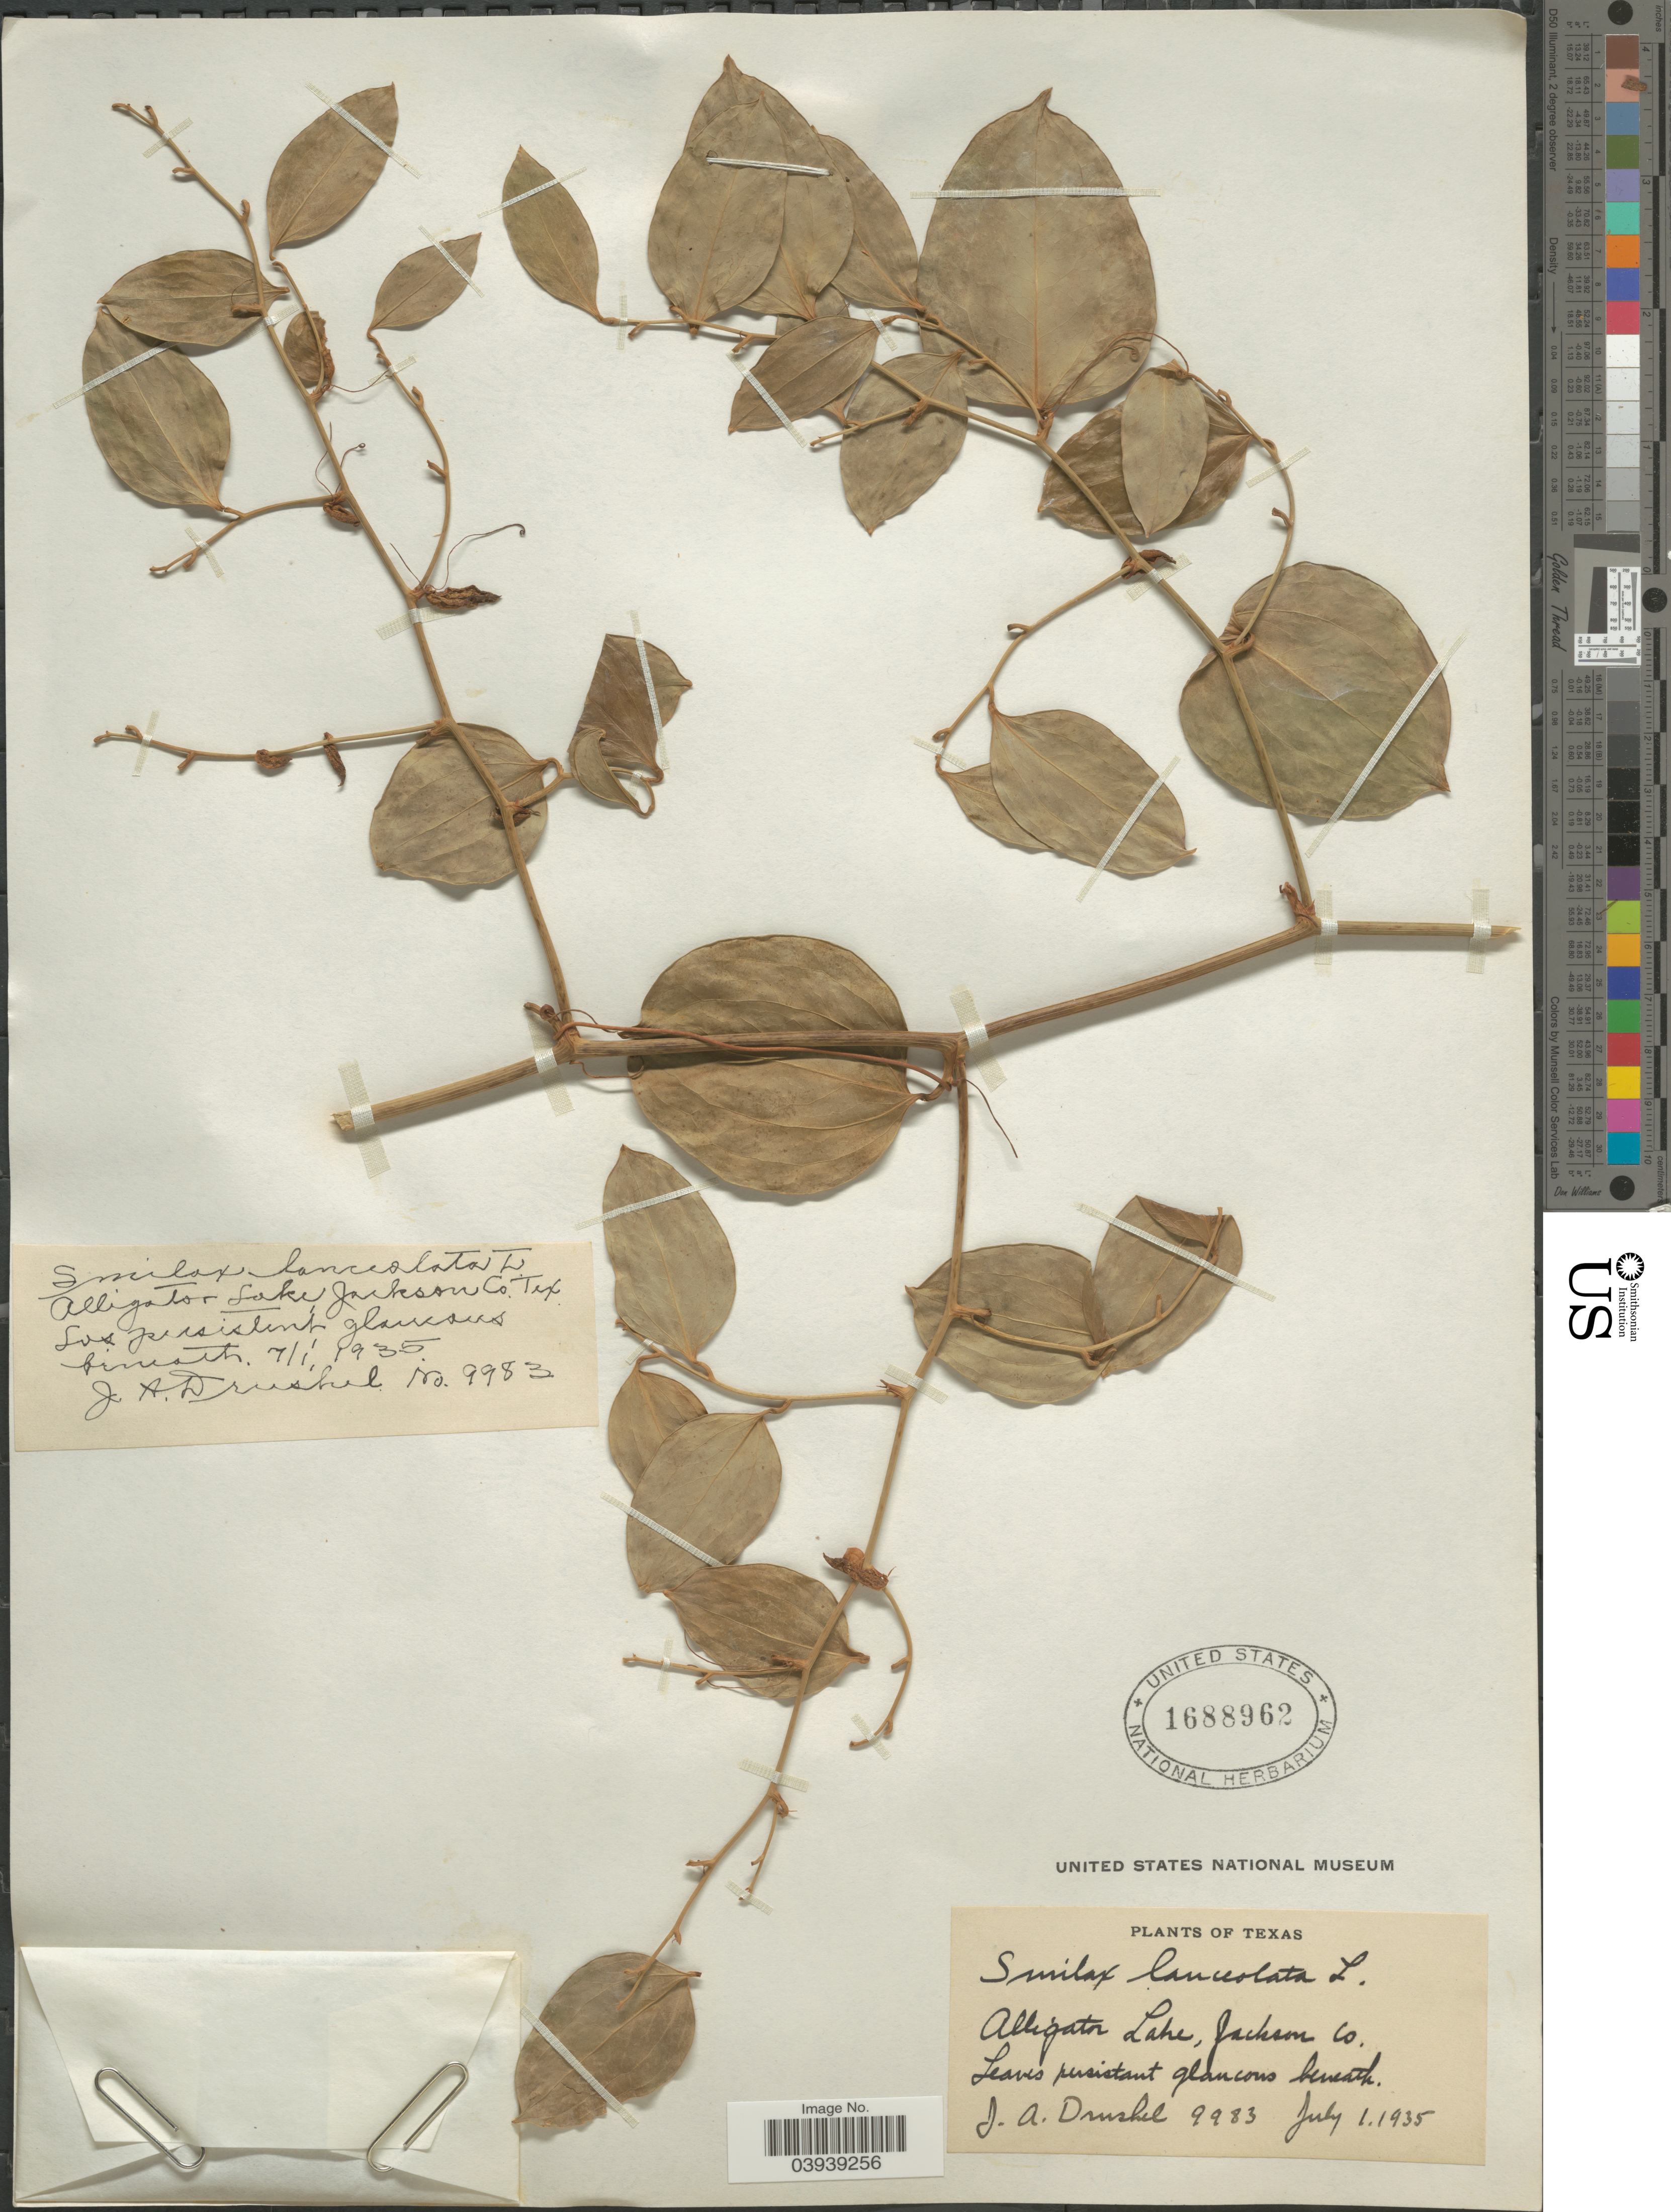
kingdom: Plantae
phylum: Tracheophyta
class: Liliopsida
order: Liliales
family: Smilacaceae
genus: Smilax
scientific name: Smilax smallii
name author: Morong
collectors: J. A. Drushel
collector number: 9983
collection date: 1935-07-01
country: United States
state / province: Texas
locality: Alligator Lake, Jackson Co.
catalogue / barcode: US 1688962